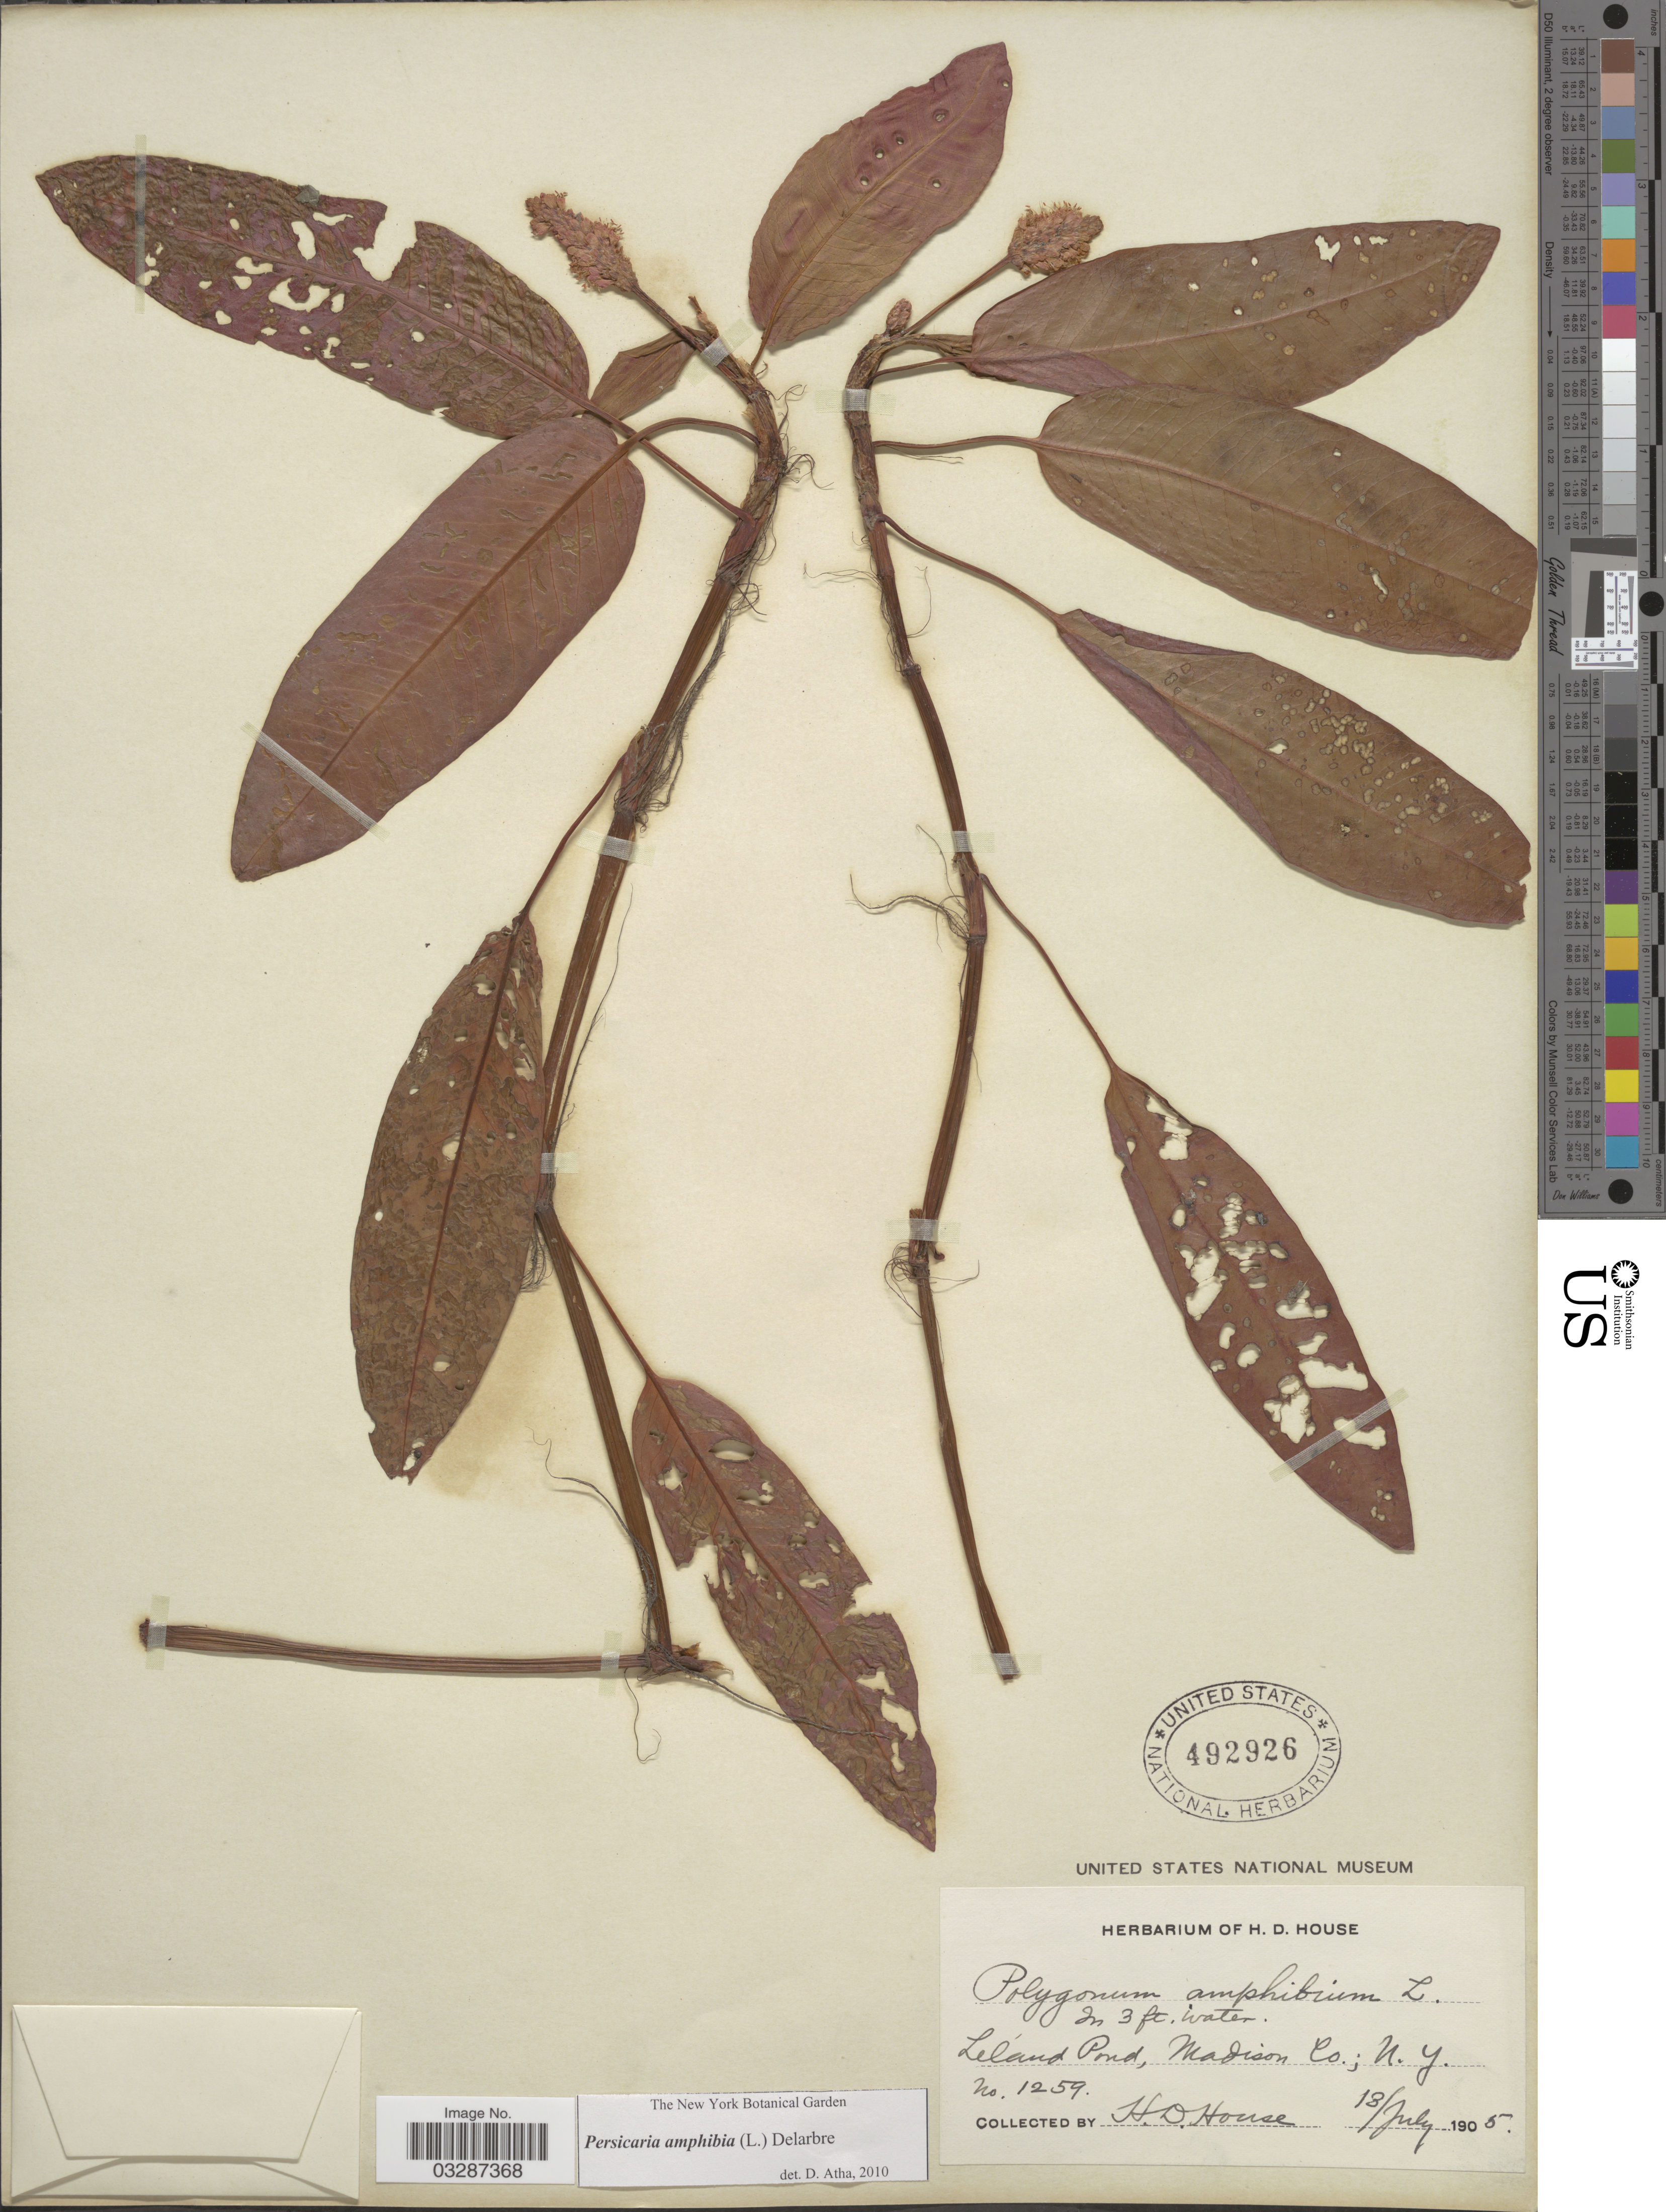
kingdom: Plantae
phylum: Tracheophyta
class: Magnoliopsida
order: Caryophyllales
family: Polygonaceae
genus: Persicaria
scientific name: Persicaria amphibia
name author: (L.) Delarbre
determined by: Atha, D. E.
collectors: H. D. House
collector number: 1259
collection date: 1905-07-13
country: United States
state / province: New York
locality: Lelánd Pond, Madison Co.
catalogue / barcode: US 492926